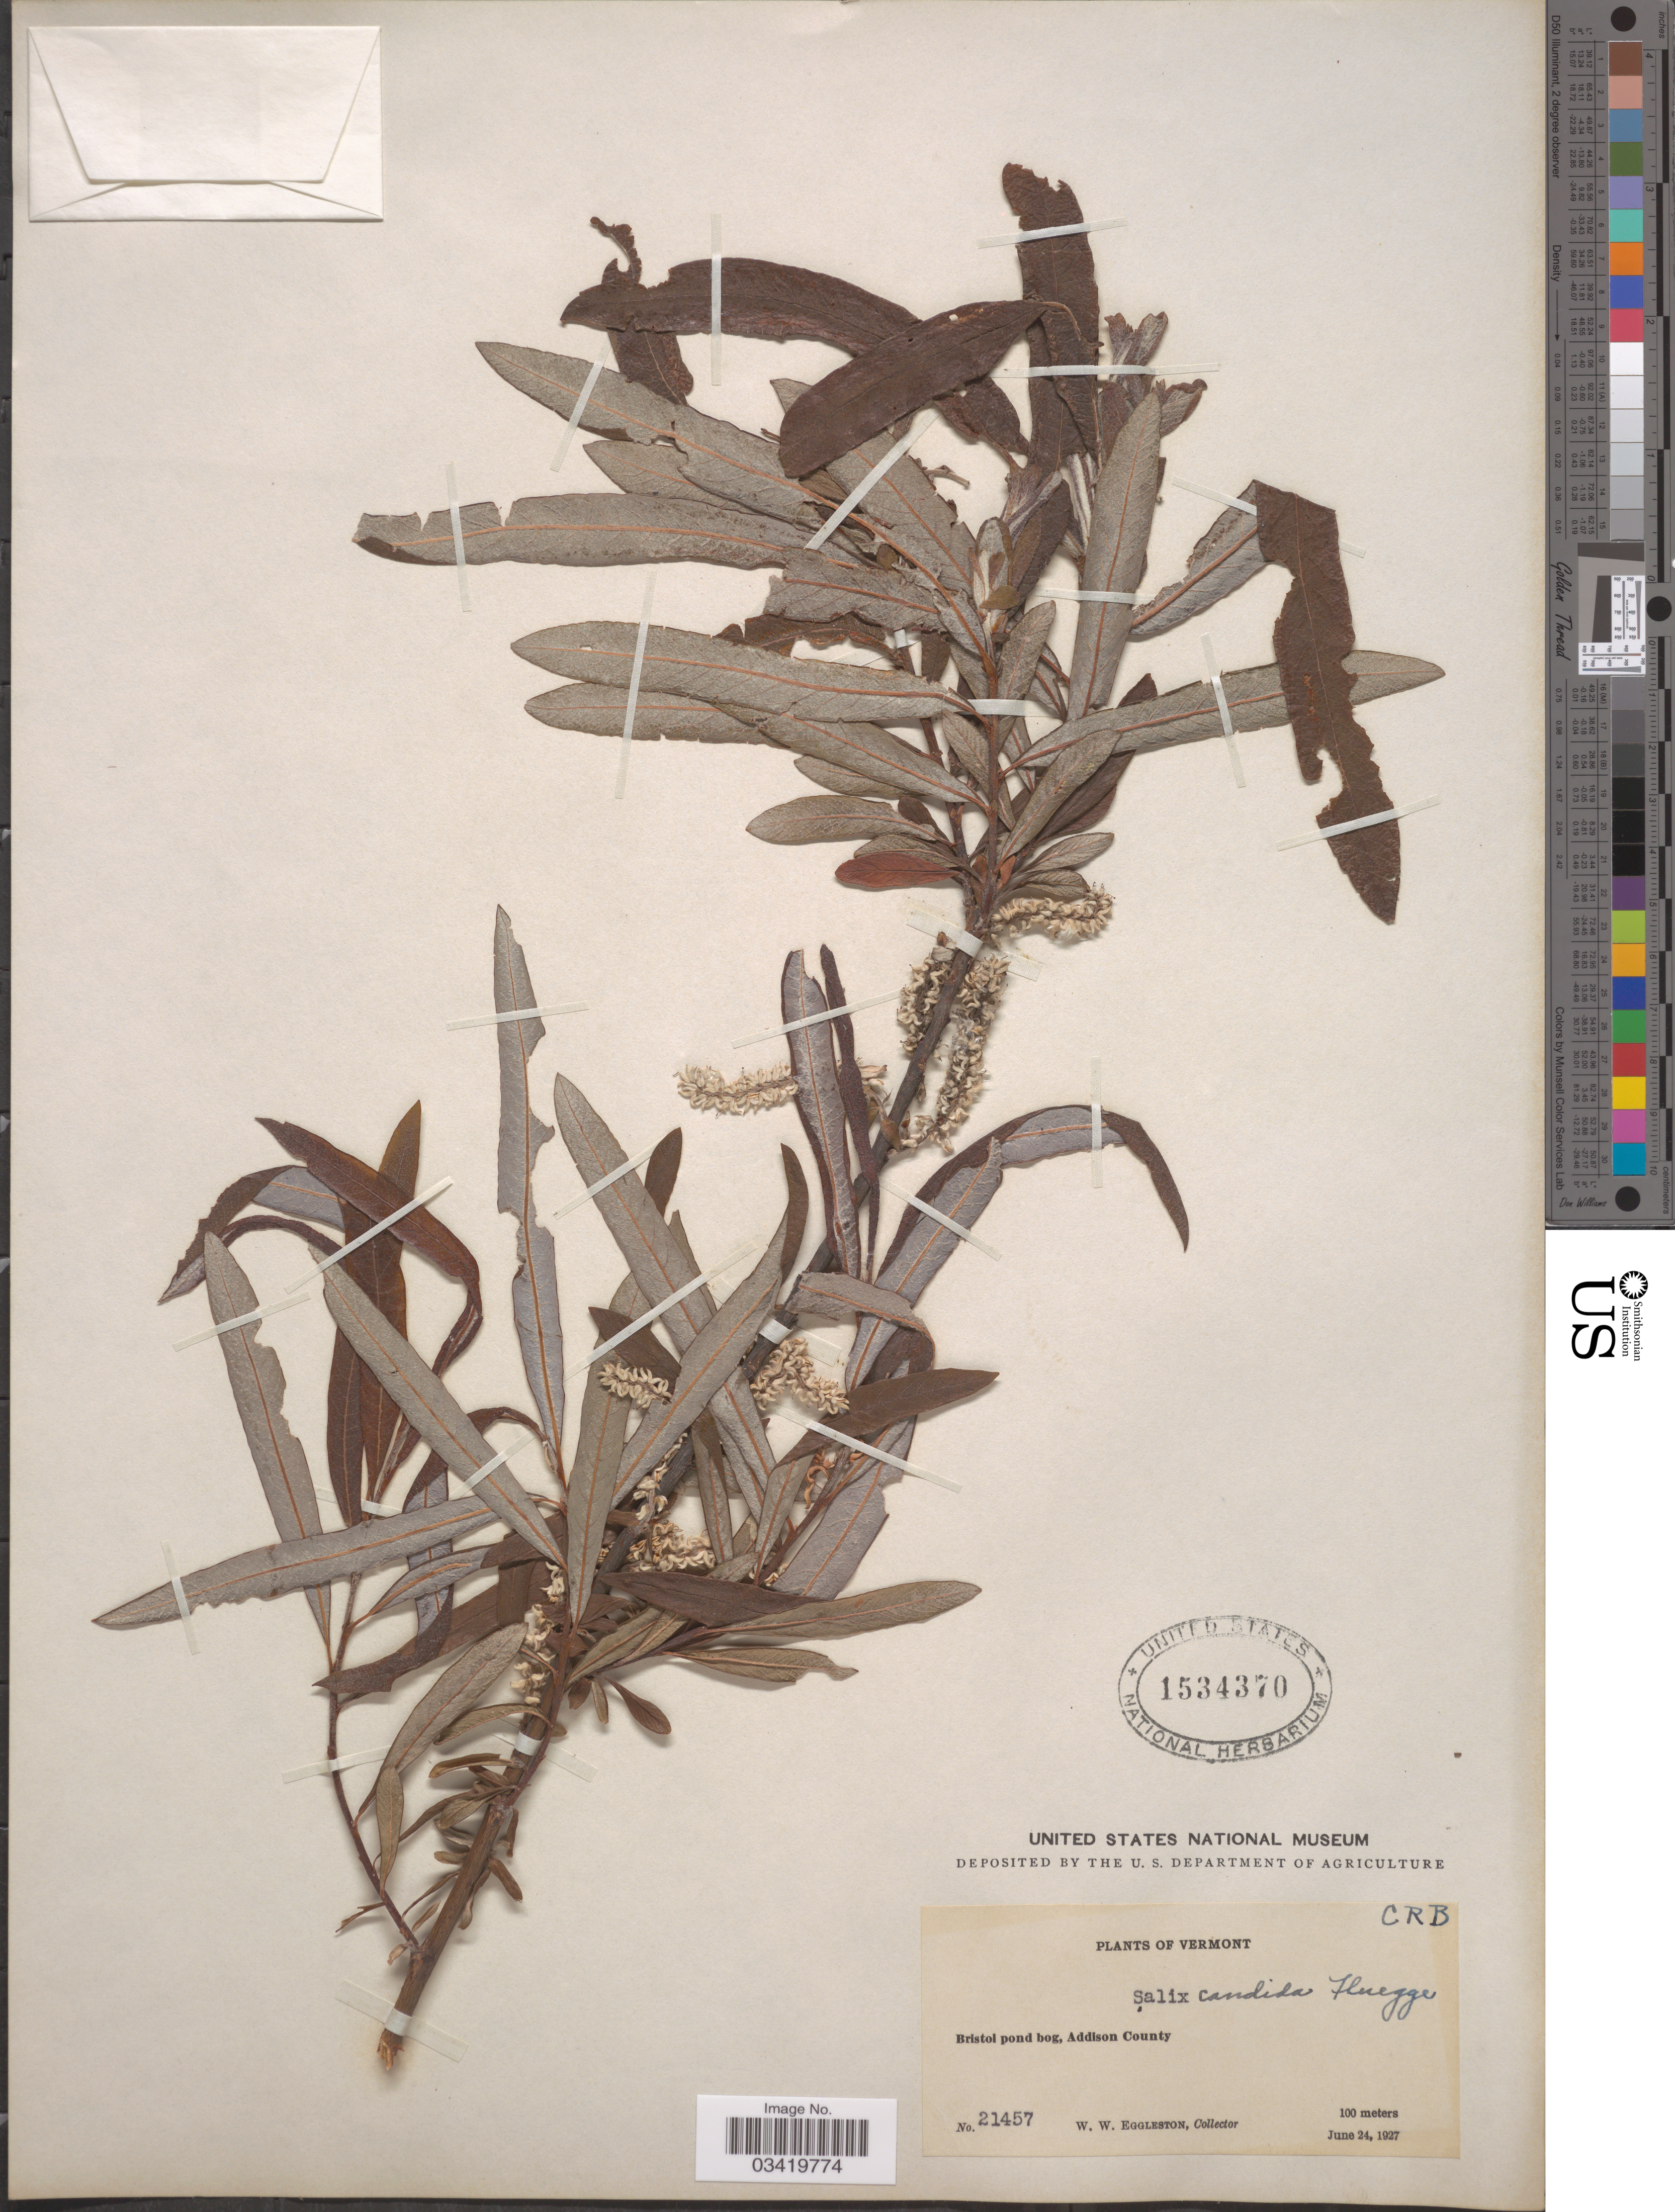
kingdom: Plantae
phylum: Tracheophyta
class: Magnoliopsida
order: Malpighiales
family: Salicaceae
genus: Salix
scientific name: Salix candida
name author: Flüggé ex Willd.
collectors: W. W. Eggleston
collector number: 21457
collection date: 1927-06-24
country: United States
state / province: Vermont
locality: Bristol pond bog, Addison County.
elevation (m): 100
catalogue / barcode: US 1534370